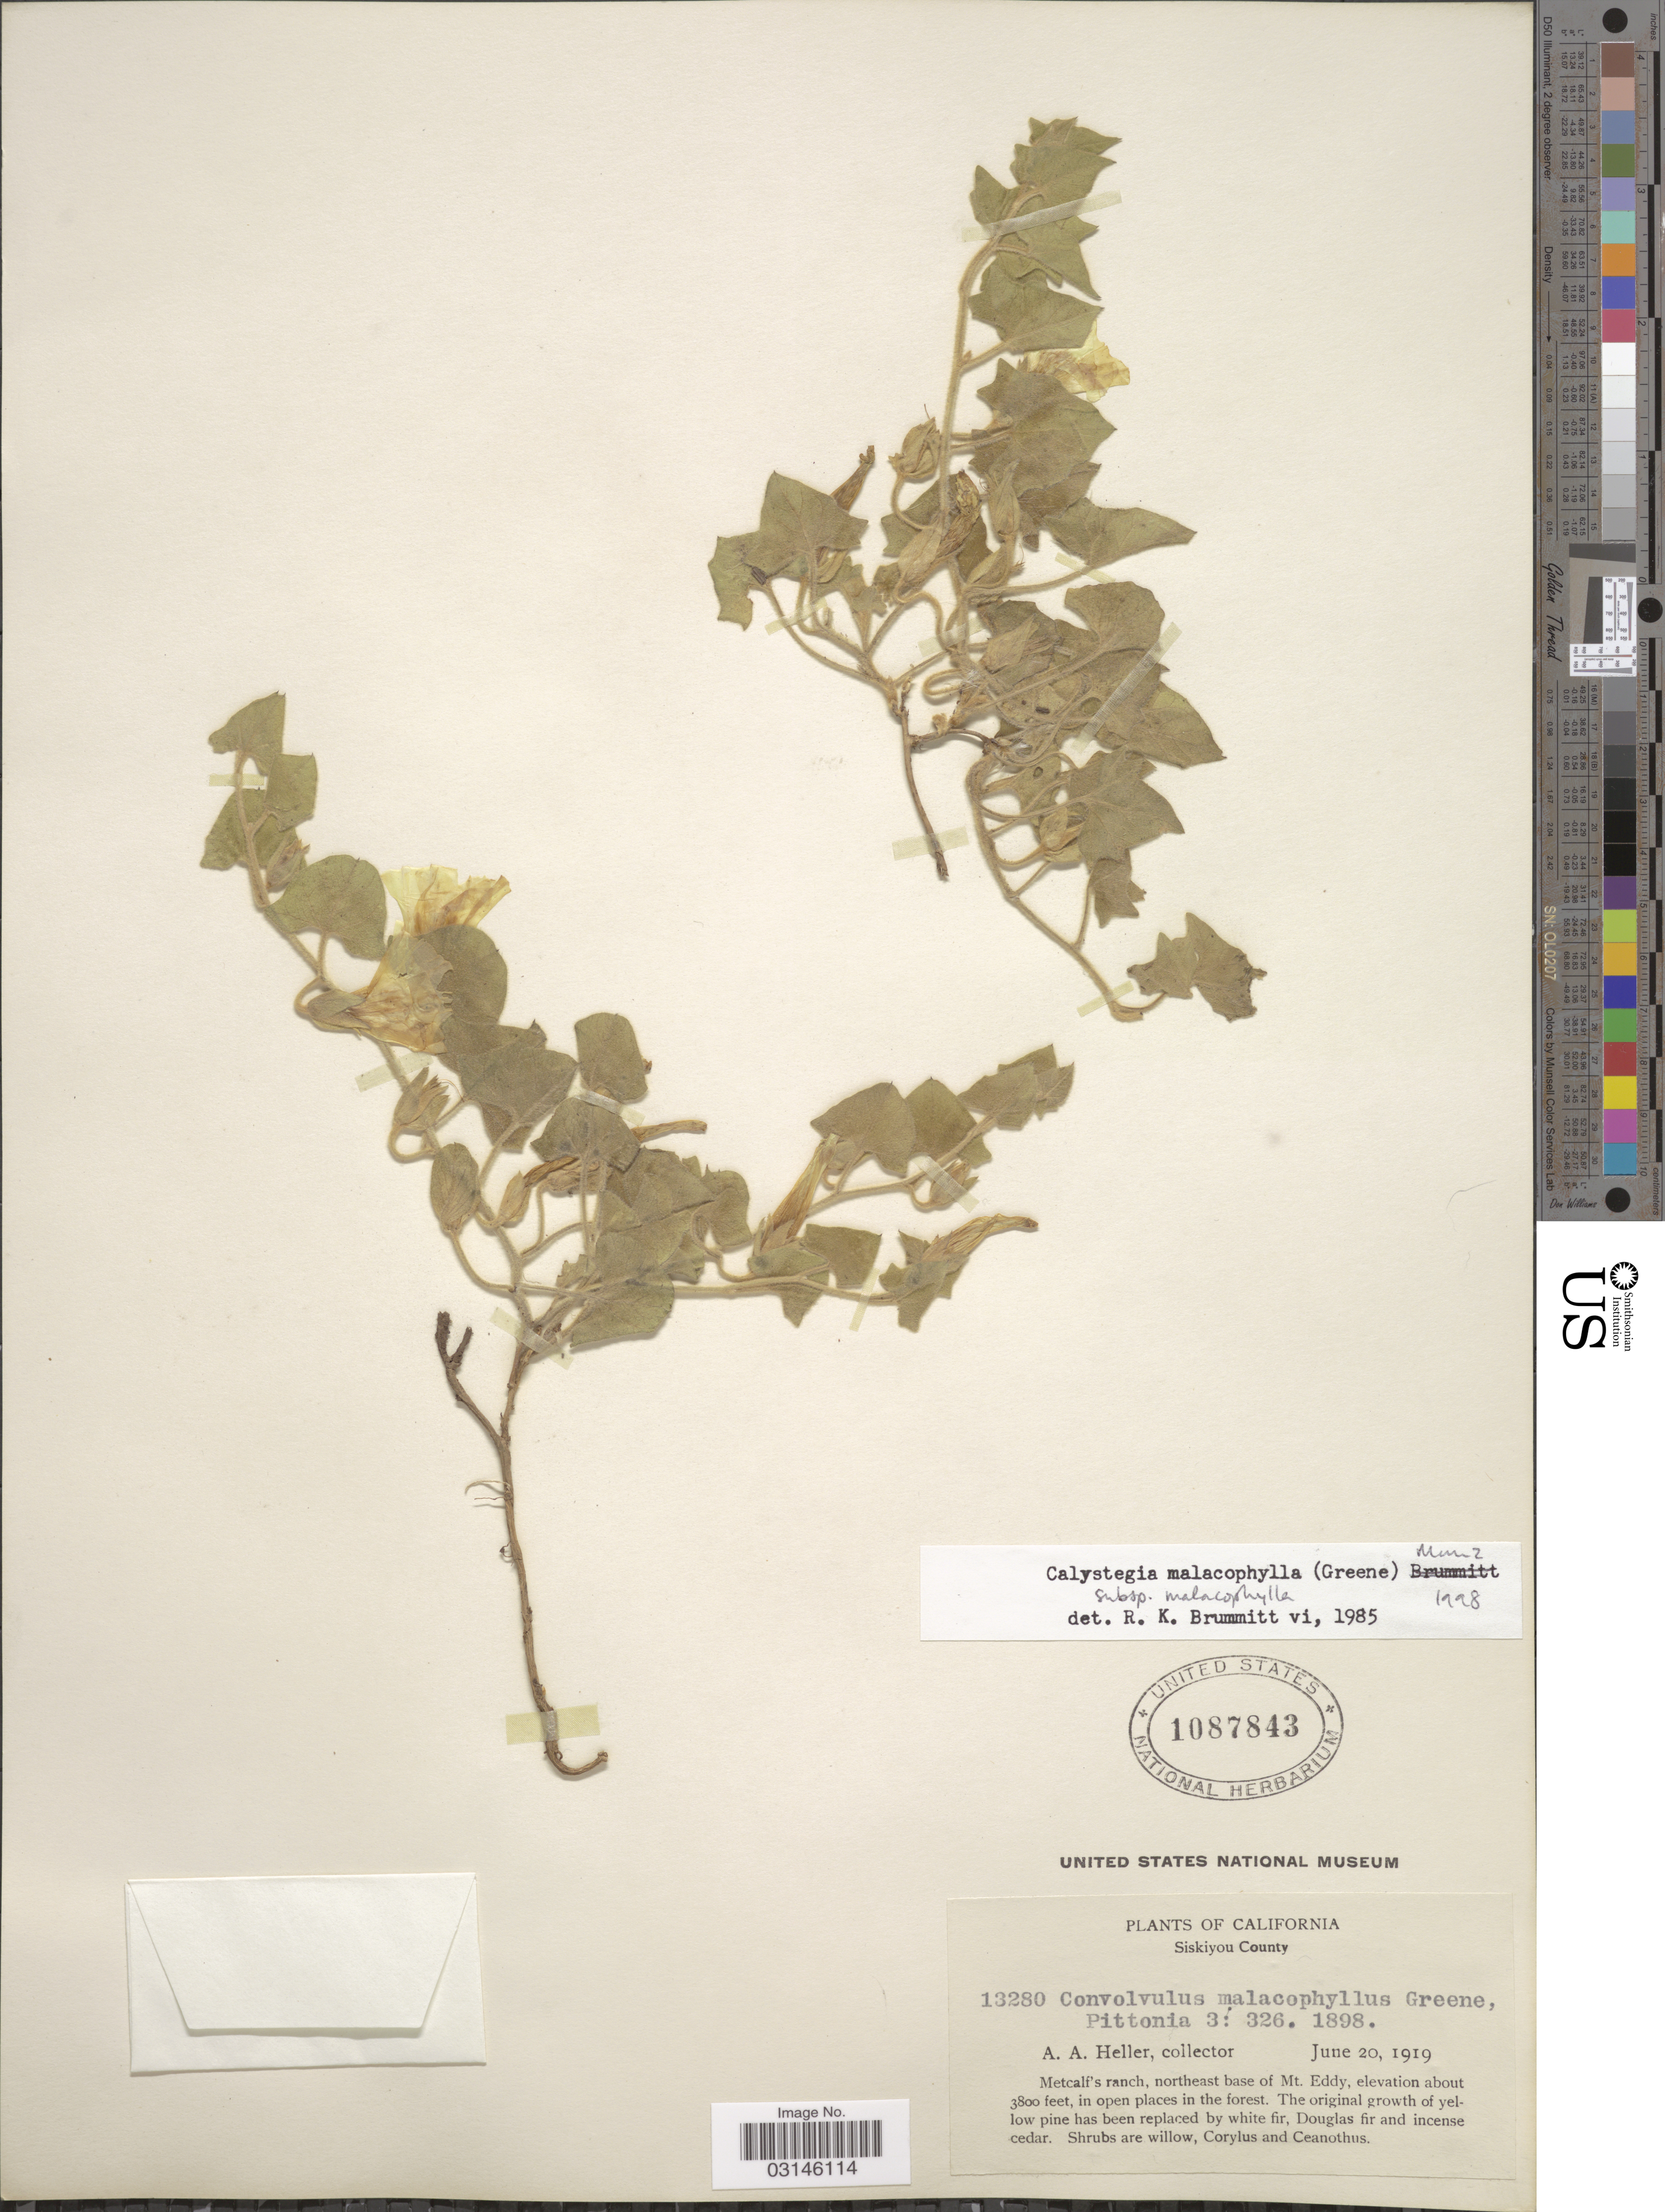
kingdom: Plantae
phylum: Tracheophyta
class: Magnoliopsida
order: Solanales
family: Convolvulaceae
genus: Calystegia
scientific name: Calystegia malacophylla subsp. malacophylla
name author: (Greene) Munz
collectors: A. A. Heller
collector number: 13280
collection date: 1919-06-20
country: United States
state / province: California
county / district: Siskiyou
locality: Siskiyou County. Metcalf's ranch, northeast base of Mt. Eddy.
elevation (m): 1158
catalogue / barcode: US 1087843